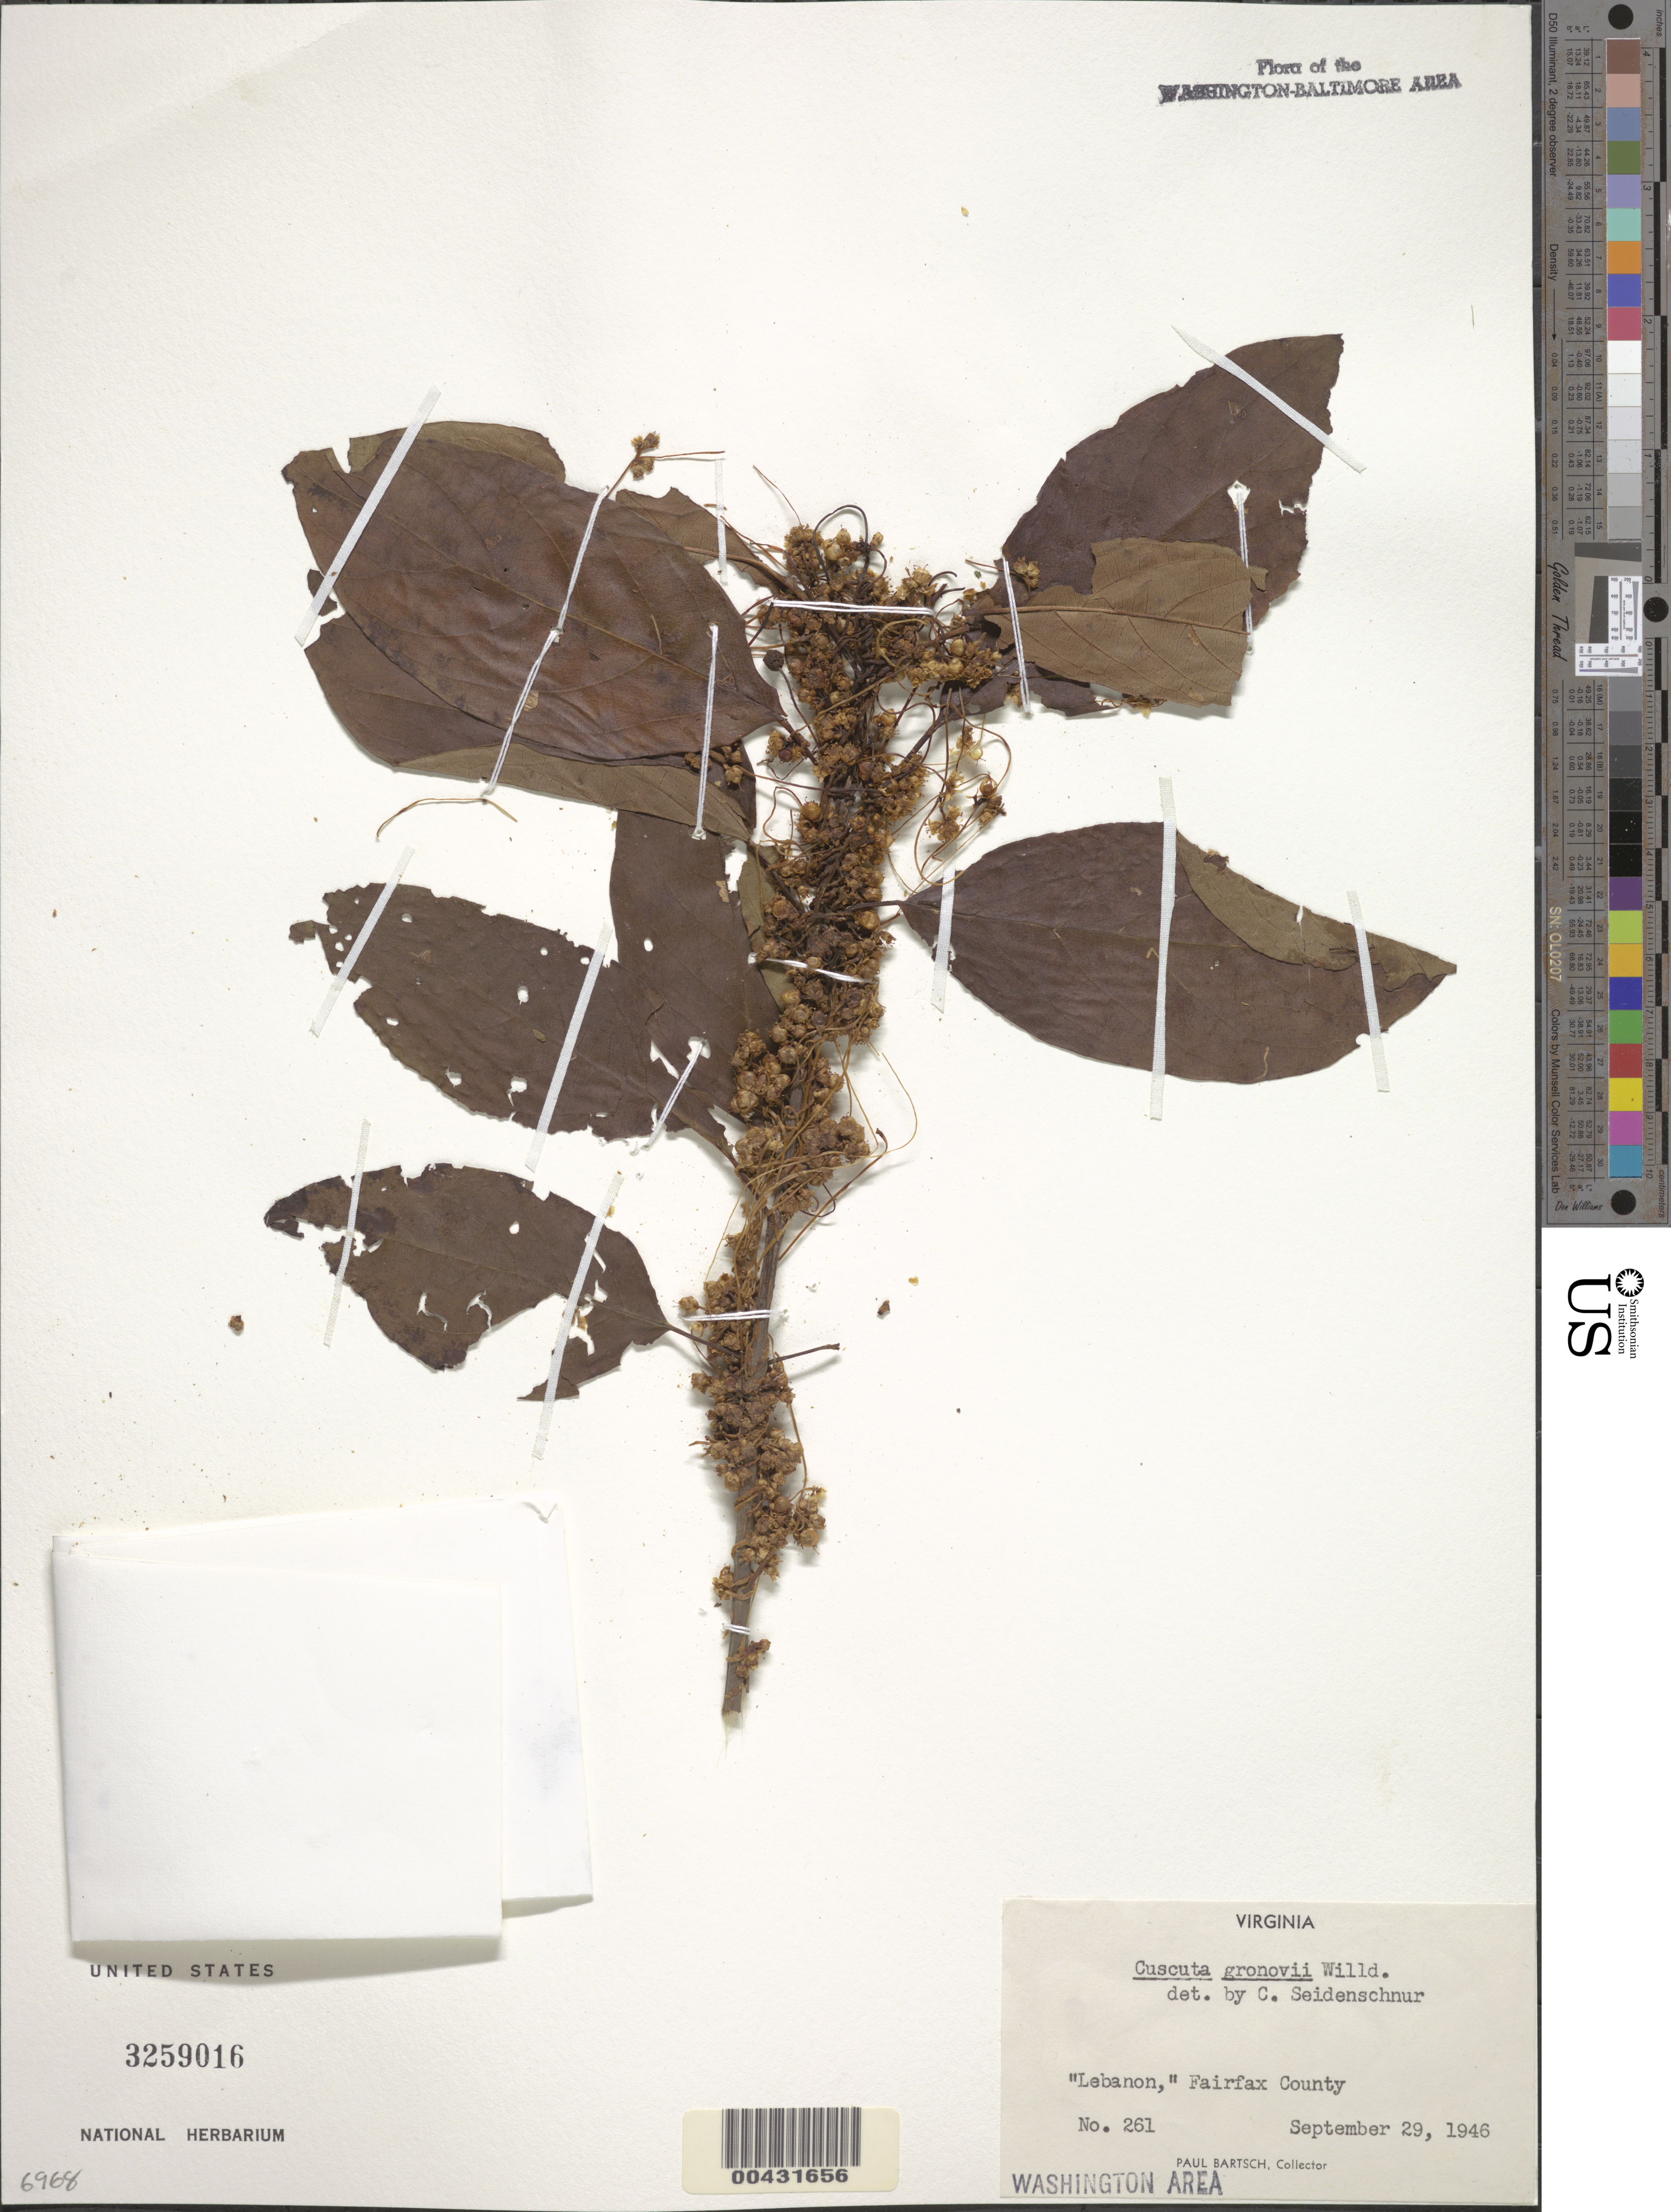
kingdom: Plantae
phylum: Tracheophyta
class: Magnoliopsida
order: Solanales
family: Convolvulaceae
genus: Cuscuta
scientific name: Cuscuta gronovii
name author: Willd. ex Schult.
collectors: P. Bartsch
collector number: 261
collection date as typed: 29 Sep 1946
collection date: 1946-09-29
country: United States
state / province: Virginia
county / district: Fairfax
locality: Lebanon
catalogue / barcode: US 3259016